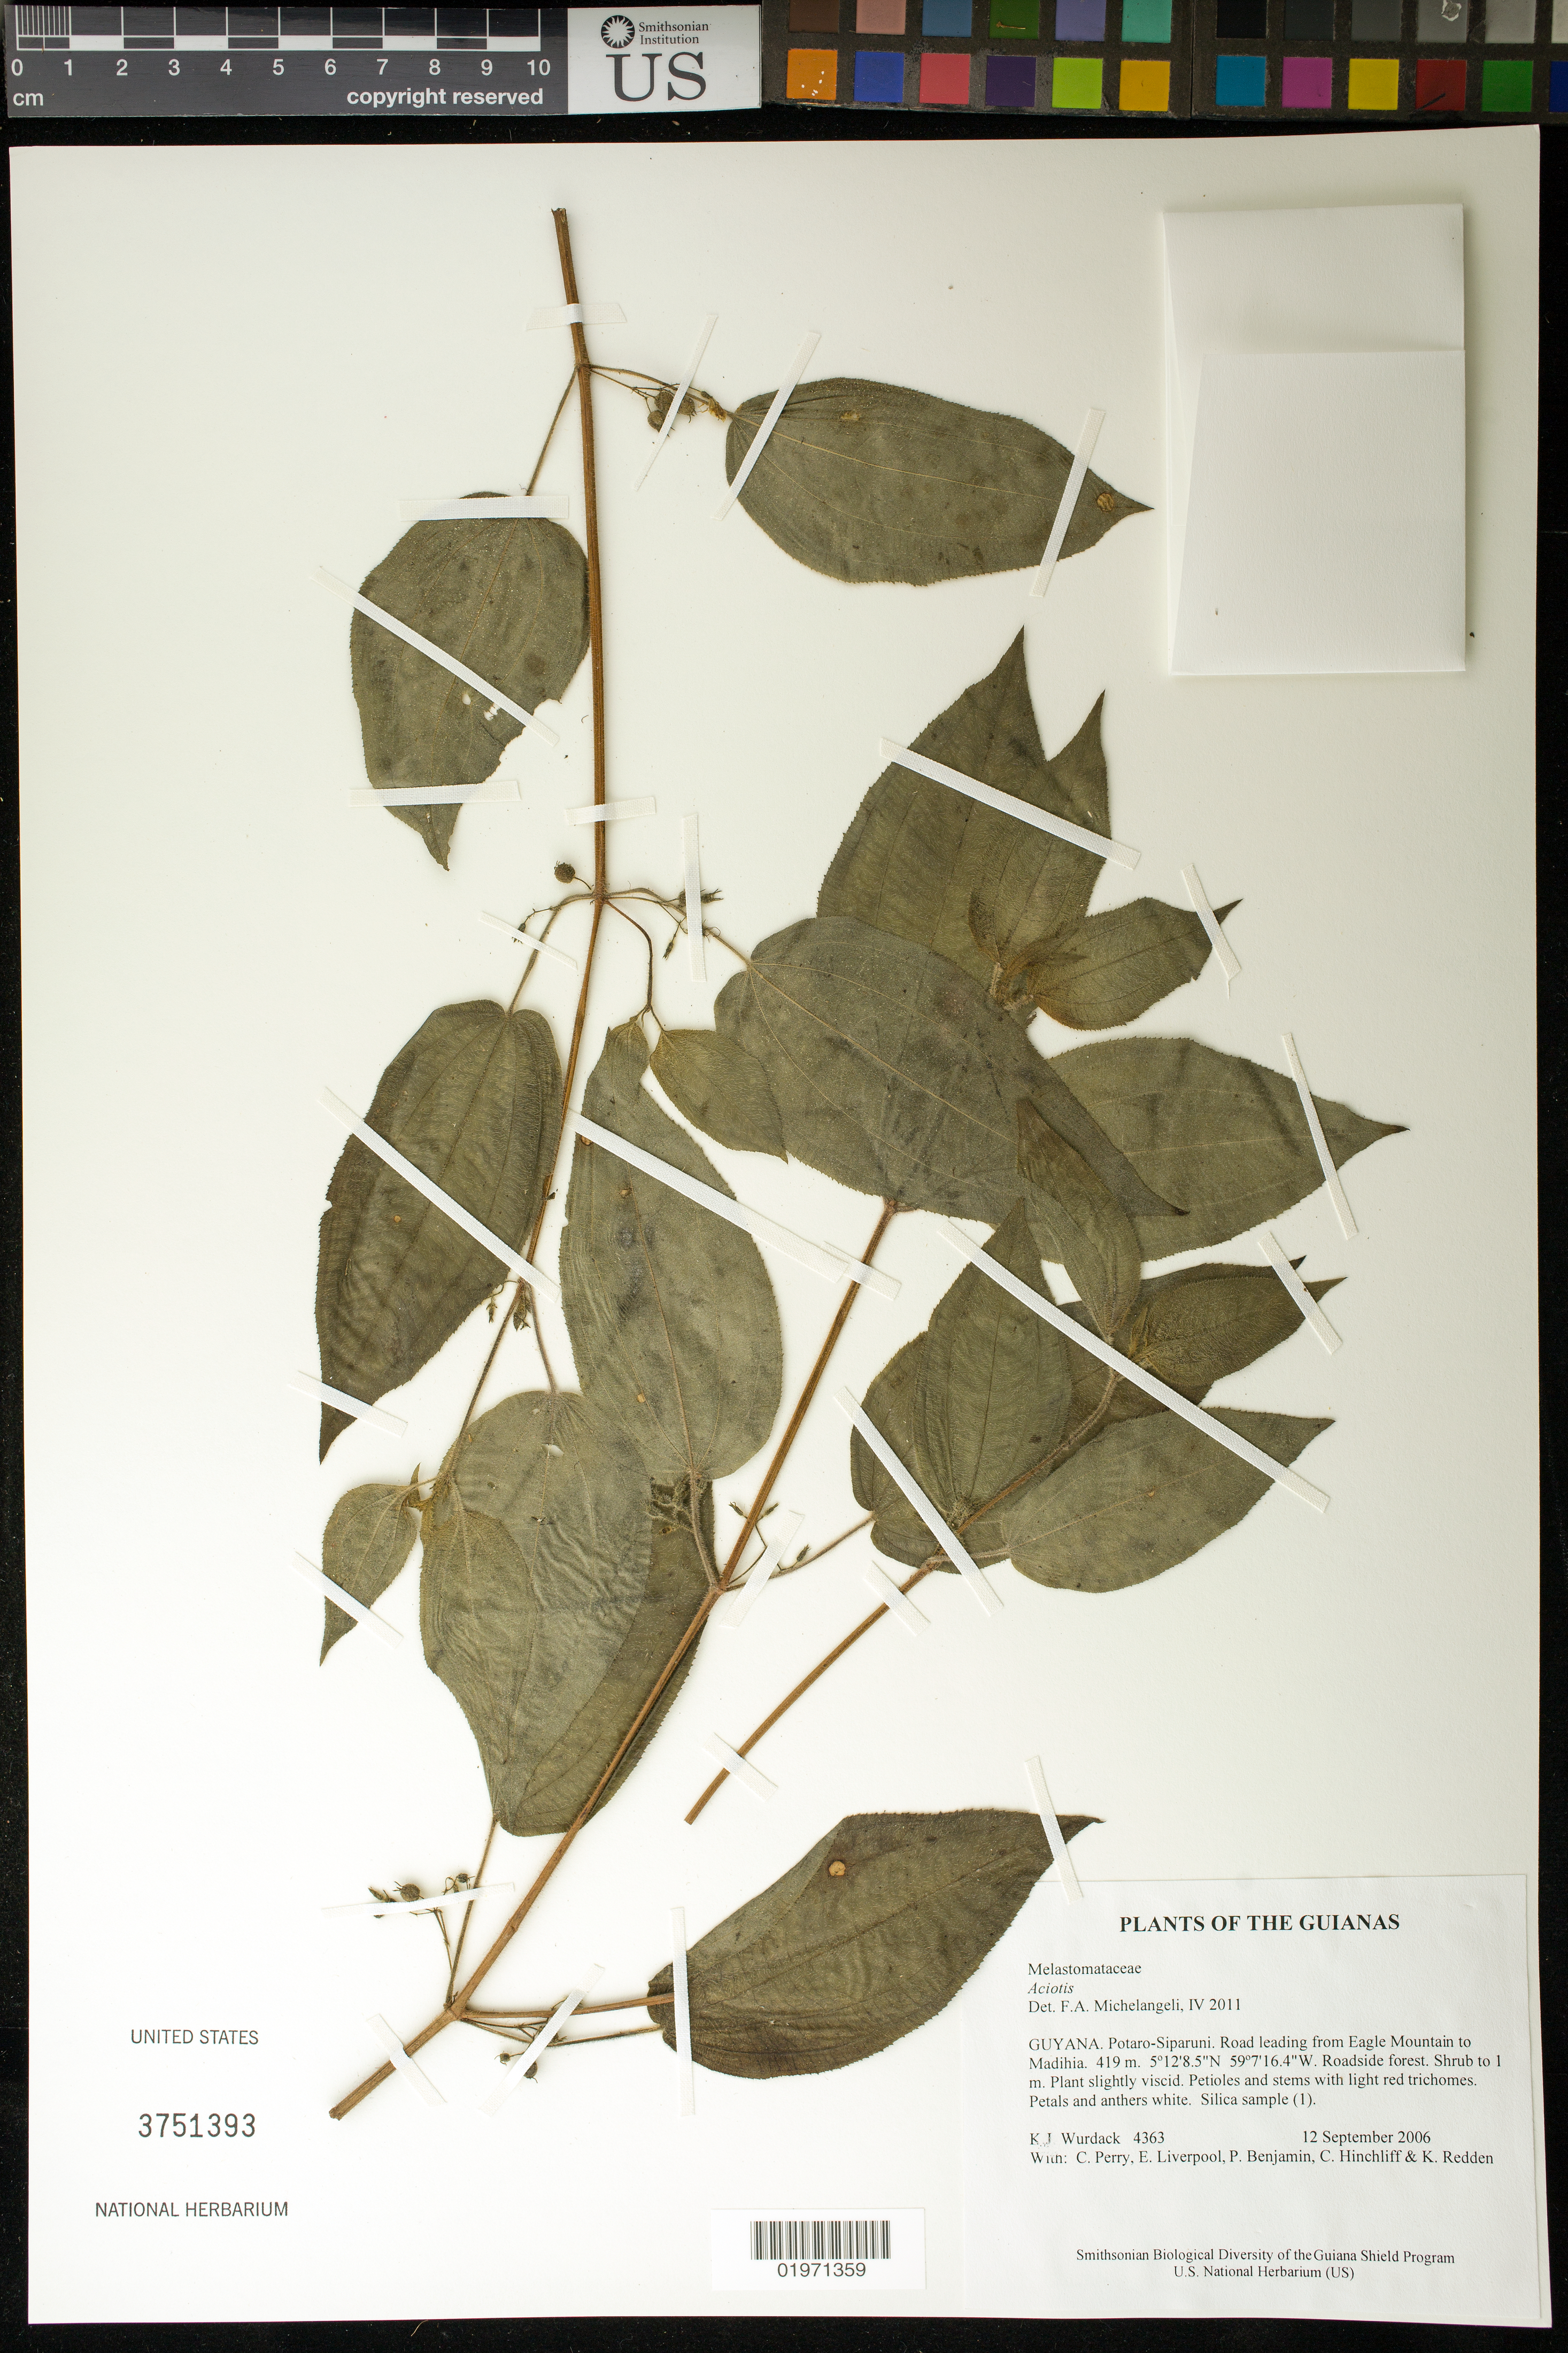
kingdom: Plantae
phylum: Tracheophyta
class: Magnoliopsida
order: Myrtales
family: Melastomataceae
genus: Pseudoernestia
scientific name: Pseudoernestia glandulosa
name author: (Gleason) M.J. Rocha & P.J.F. Guim.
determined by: Nunes da Silva, Diego, (RB), Jardim Botanico do Rio de Janeiro - Herbario (BRAZIL)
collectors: K. Wurdack, C. Perry, E. Liverpool, P. Benjamin, C. E. Hinchliff & K. M. Redden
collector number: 4363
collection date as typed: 12 September 2006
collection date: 2006-09-12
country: Guyana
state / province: Potaro-Siparuni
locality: Road leading from Eagle Mountain to Madihia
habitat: Roadside forest.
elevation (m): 419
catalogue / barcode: US 3751393